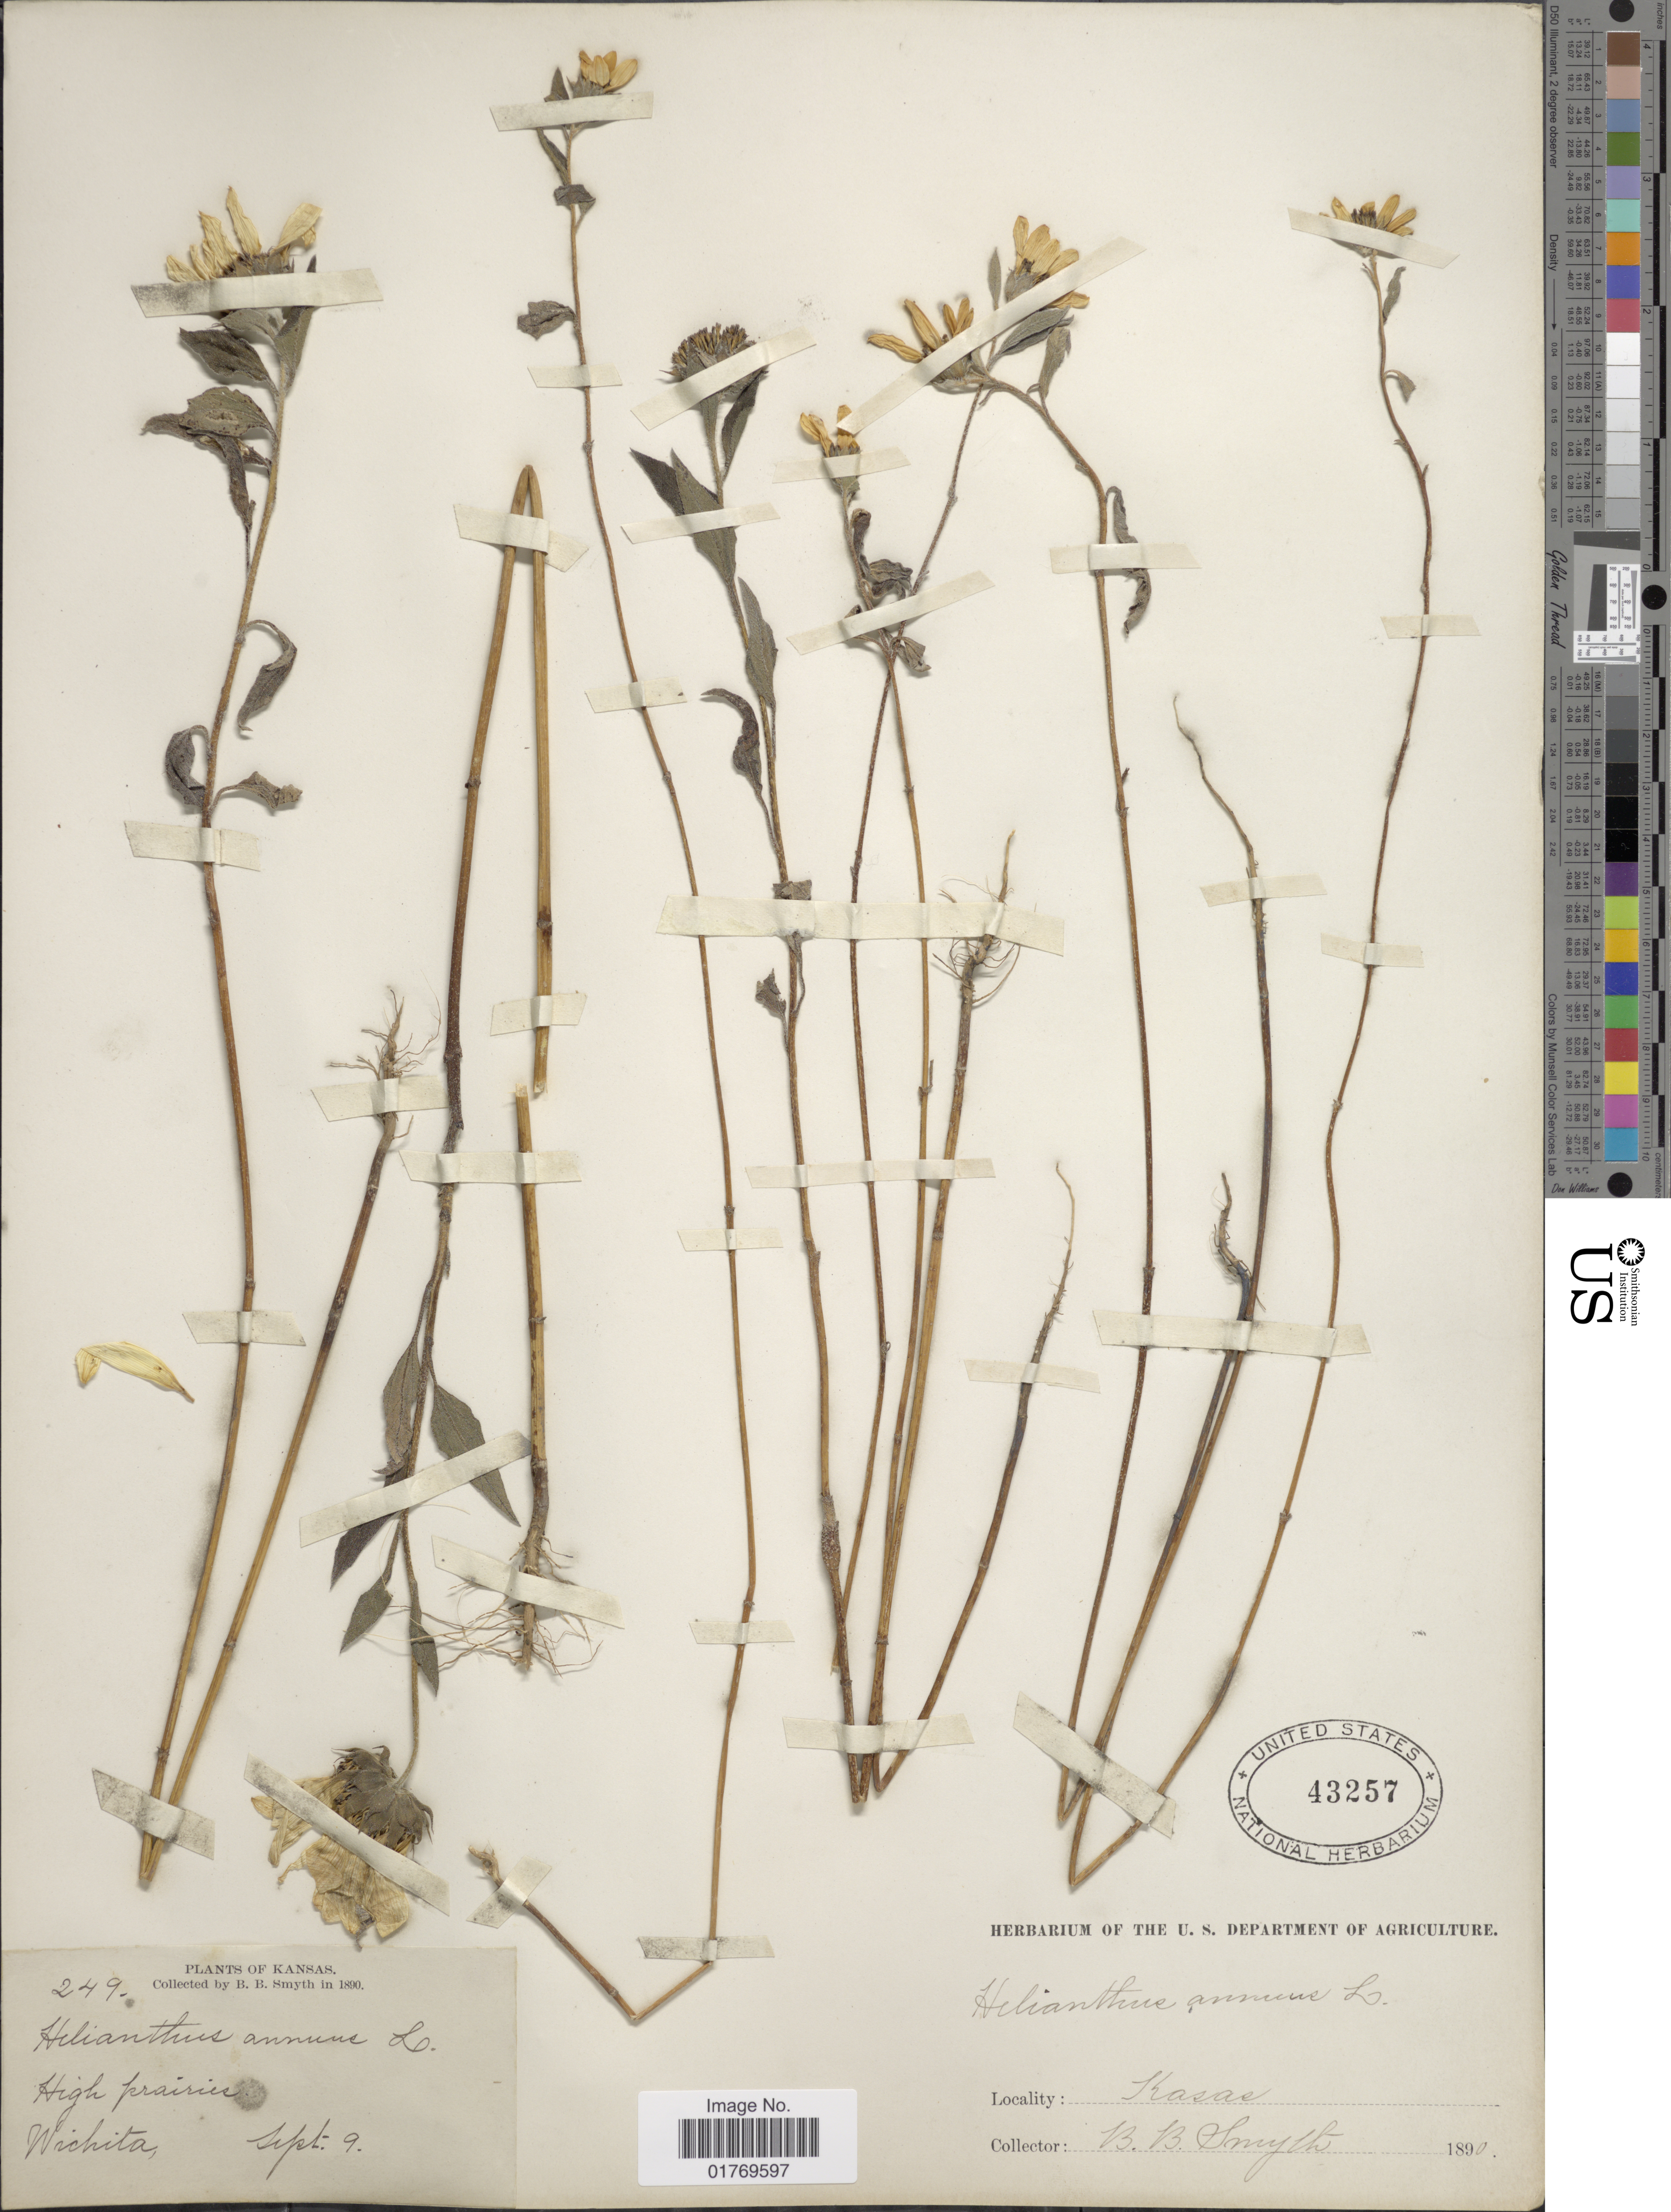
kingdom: Plantae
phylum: Tracheophyta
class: Magnoliopsida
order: Asterales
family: Asteraceae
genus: Helianthus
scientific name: Helianthus annuus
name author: L.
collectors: B. Smyth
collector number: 249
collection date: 1890-09-09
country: United States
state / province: Kansas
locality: High prairies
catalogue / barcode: US 43257